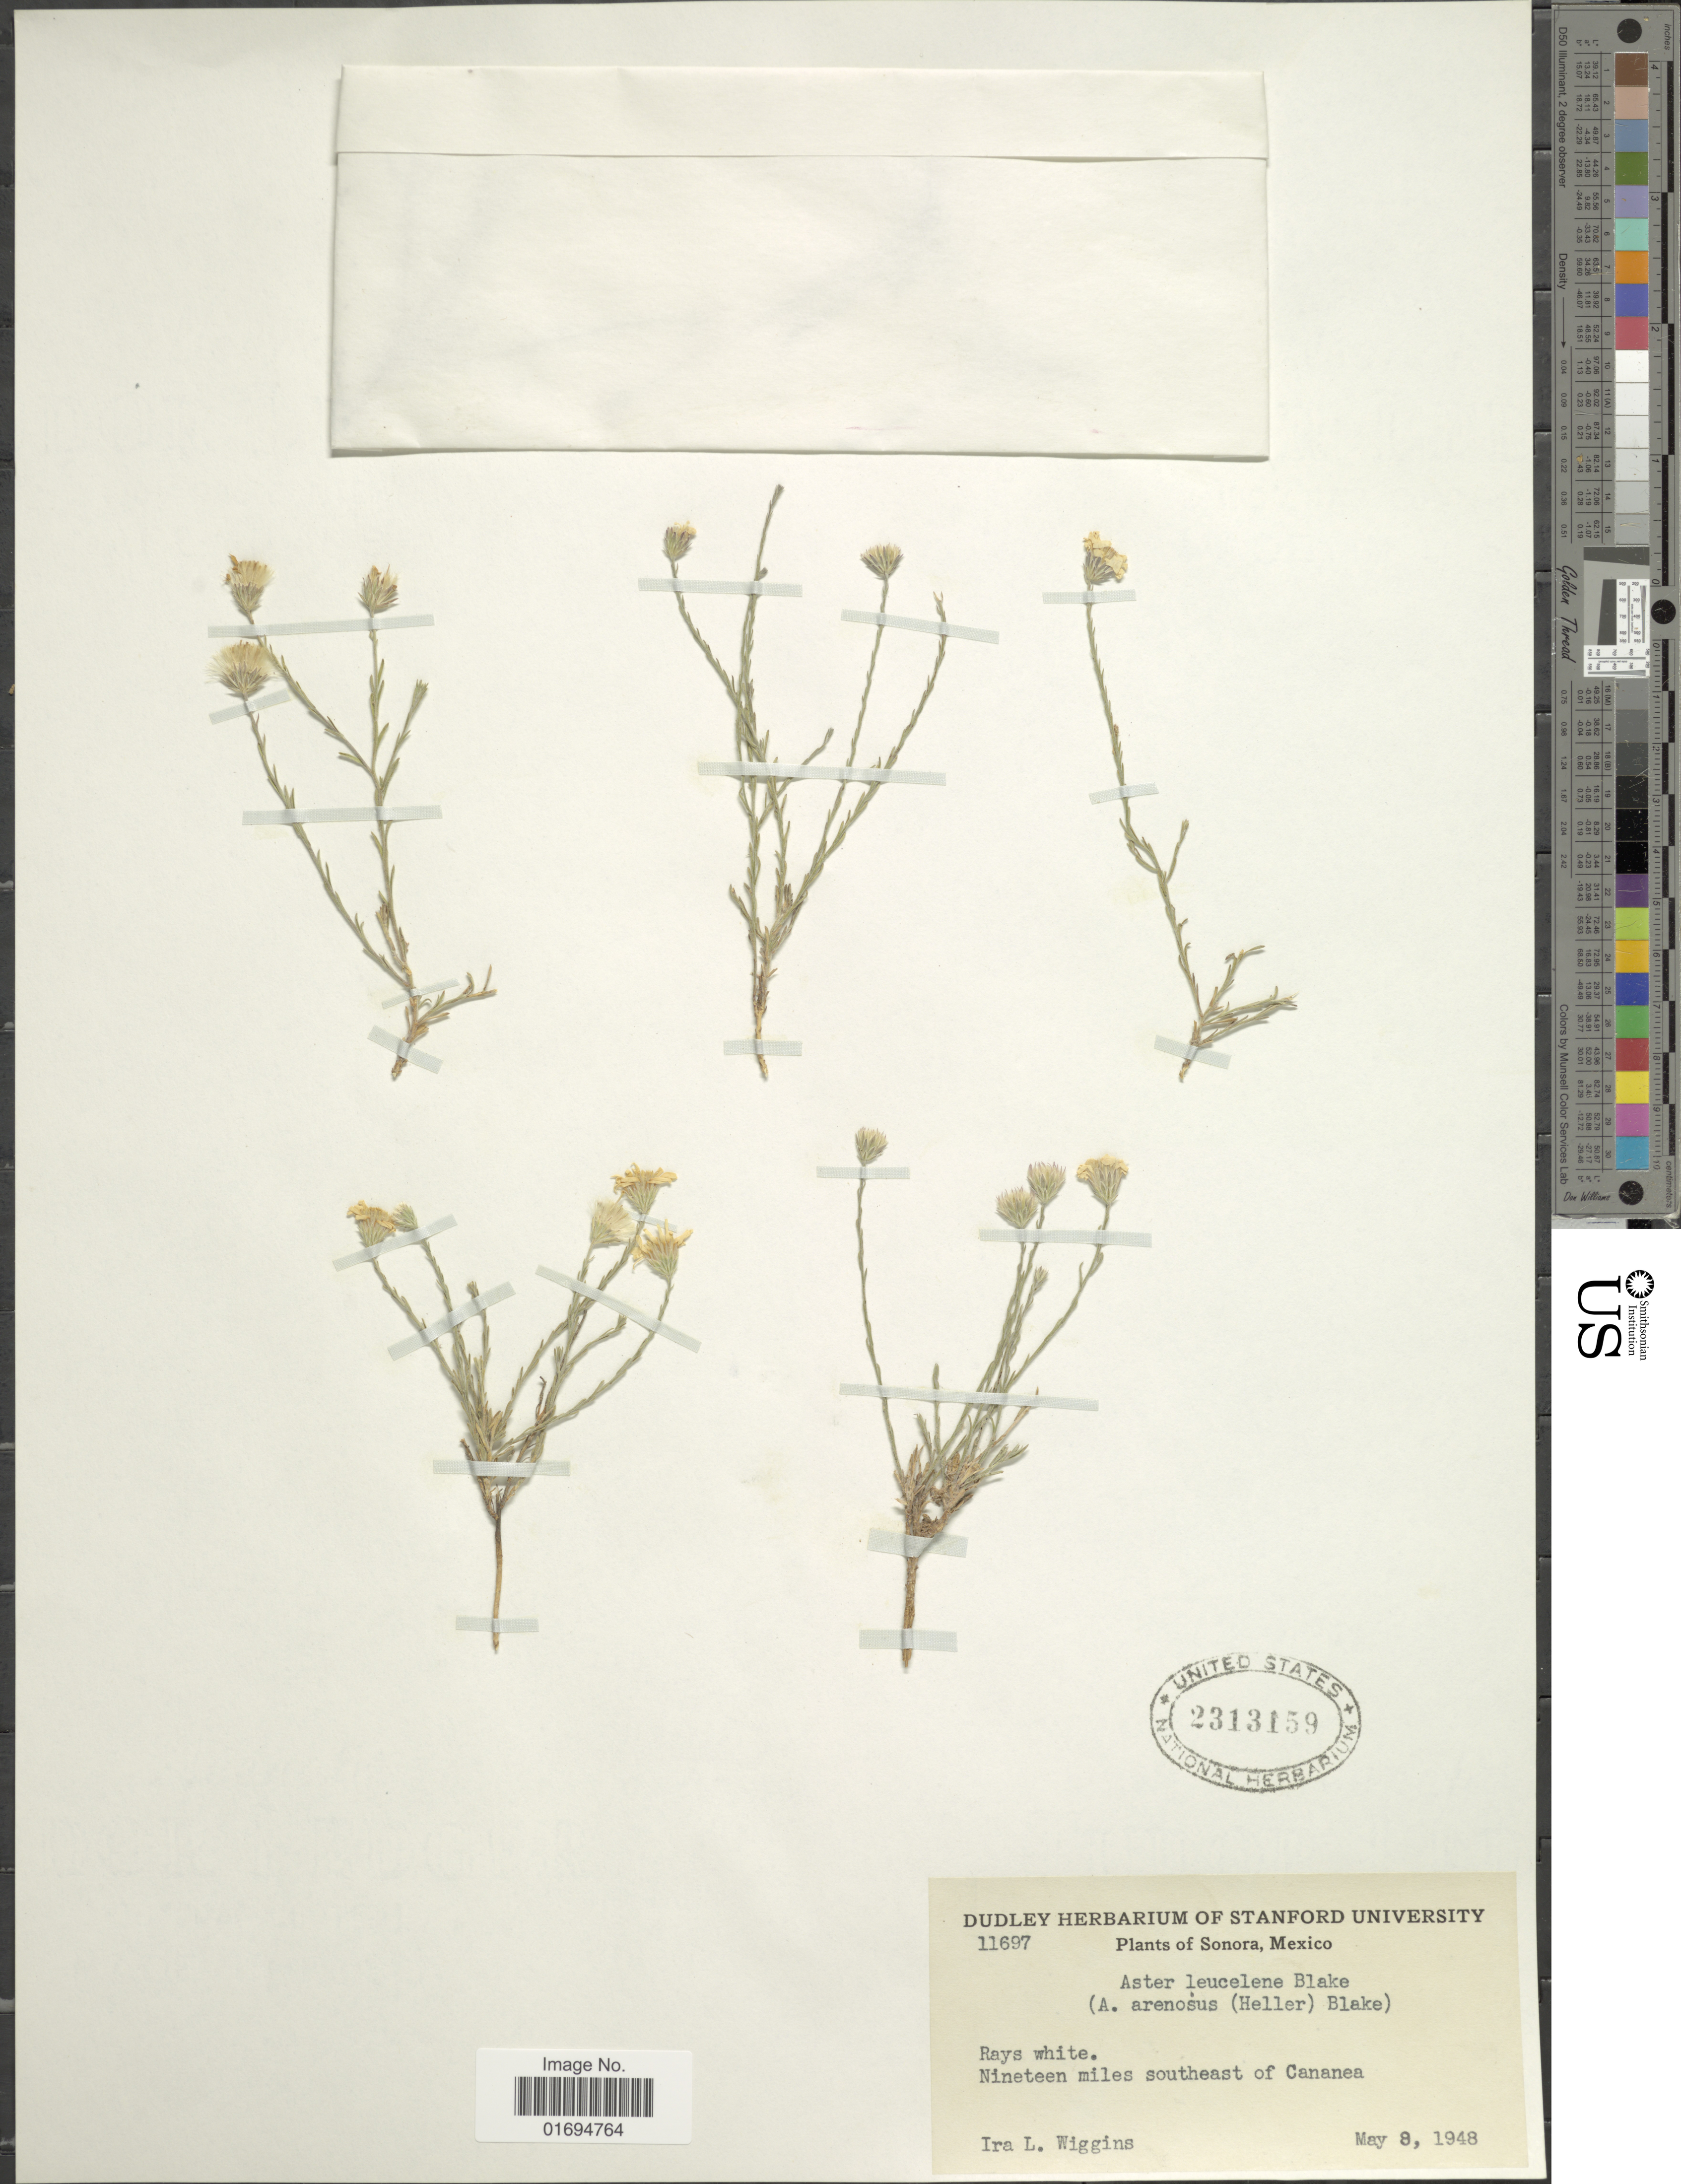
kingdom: Plantae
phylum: Tracheophyta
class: Magnoliopsida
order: Asterales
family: Asteraceae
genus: Chaetopappa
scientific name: Chaetopappa ericoides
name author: (Torr.) G.L. Nesom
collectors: I. L. Wiggins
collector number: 11697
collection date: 1948-05-08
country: Mexico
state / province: Sonora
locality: Rays white, nineteen miles southeast of Cananea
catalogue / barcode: US 2313159